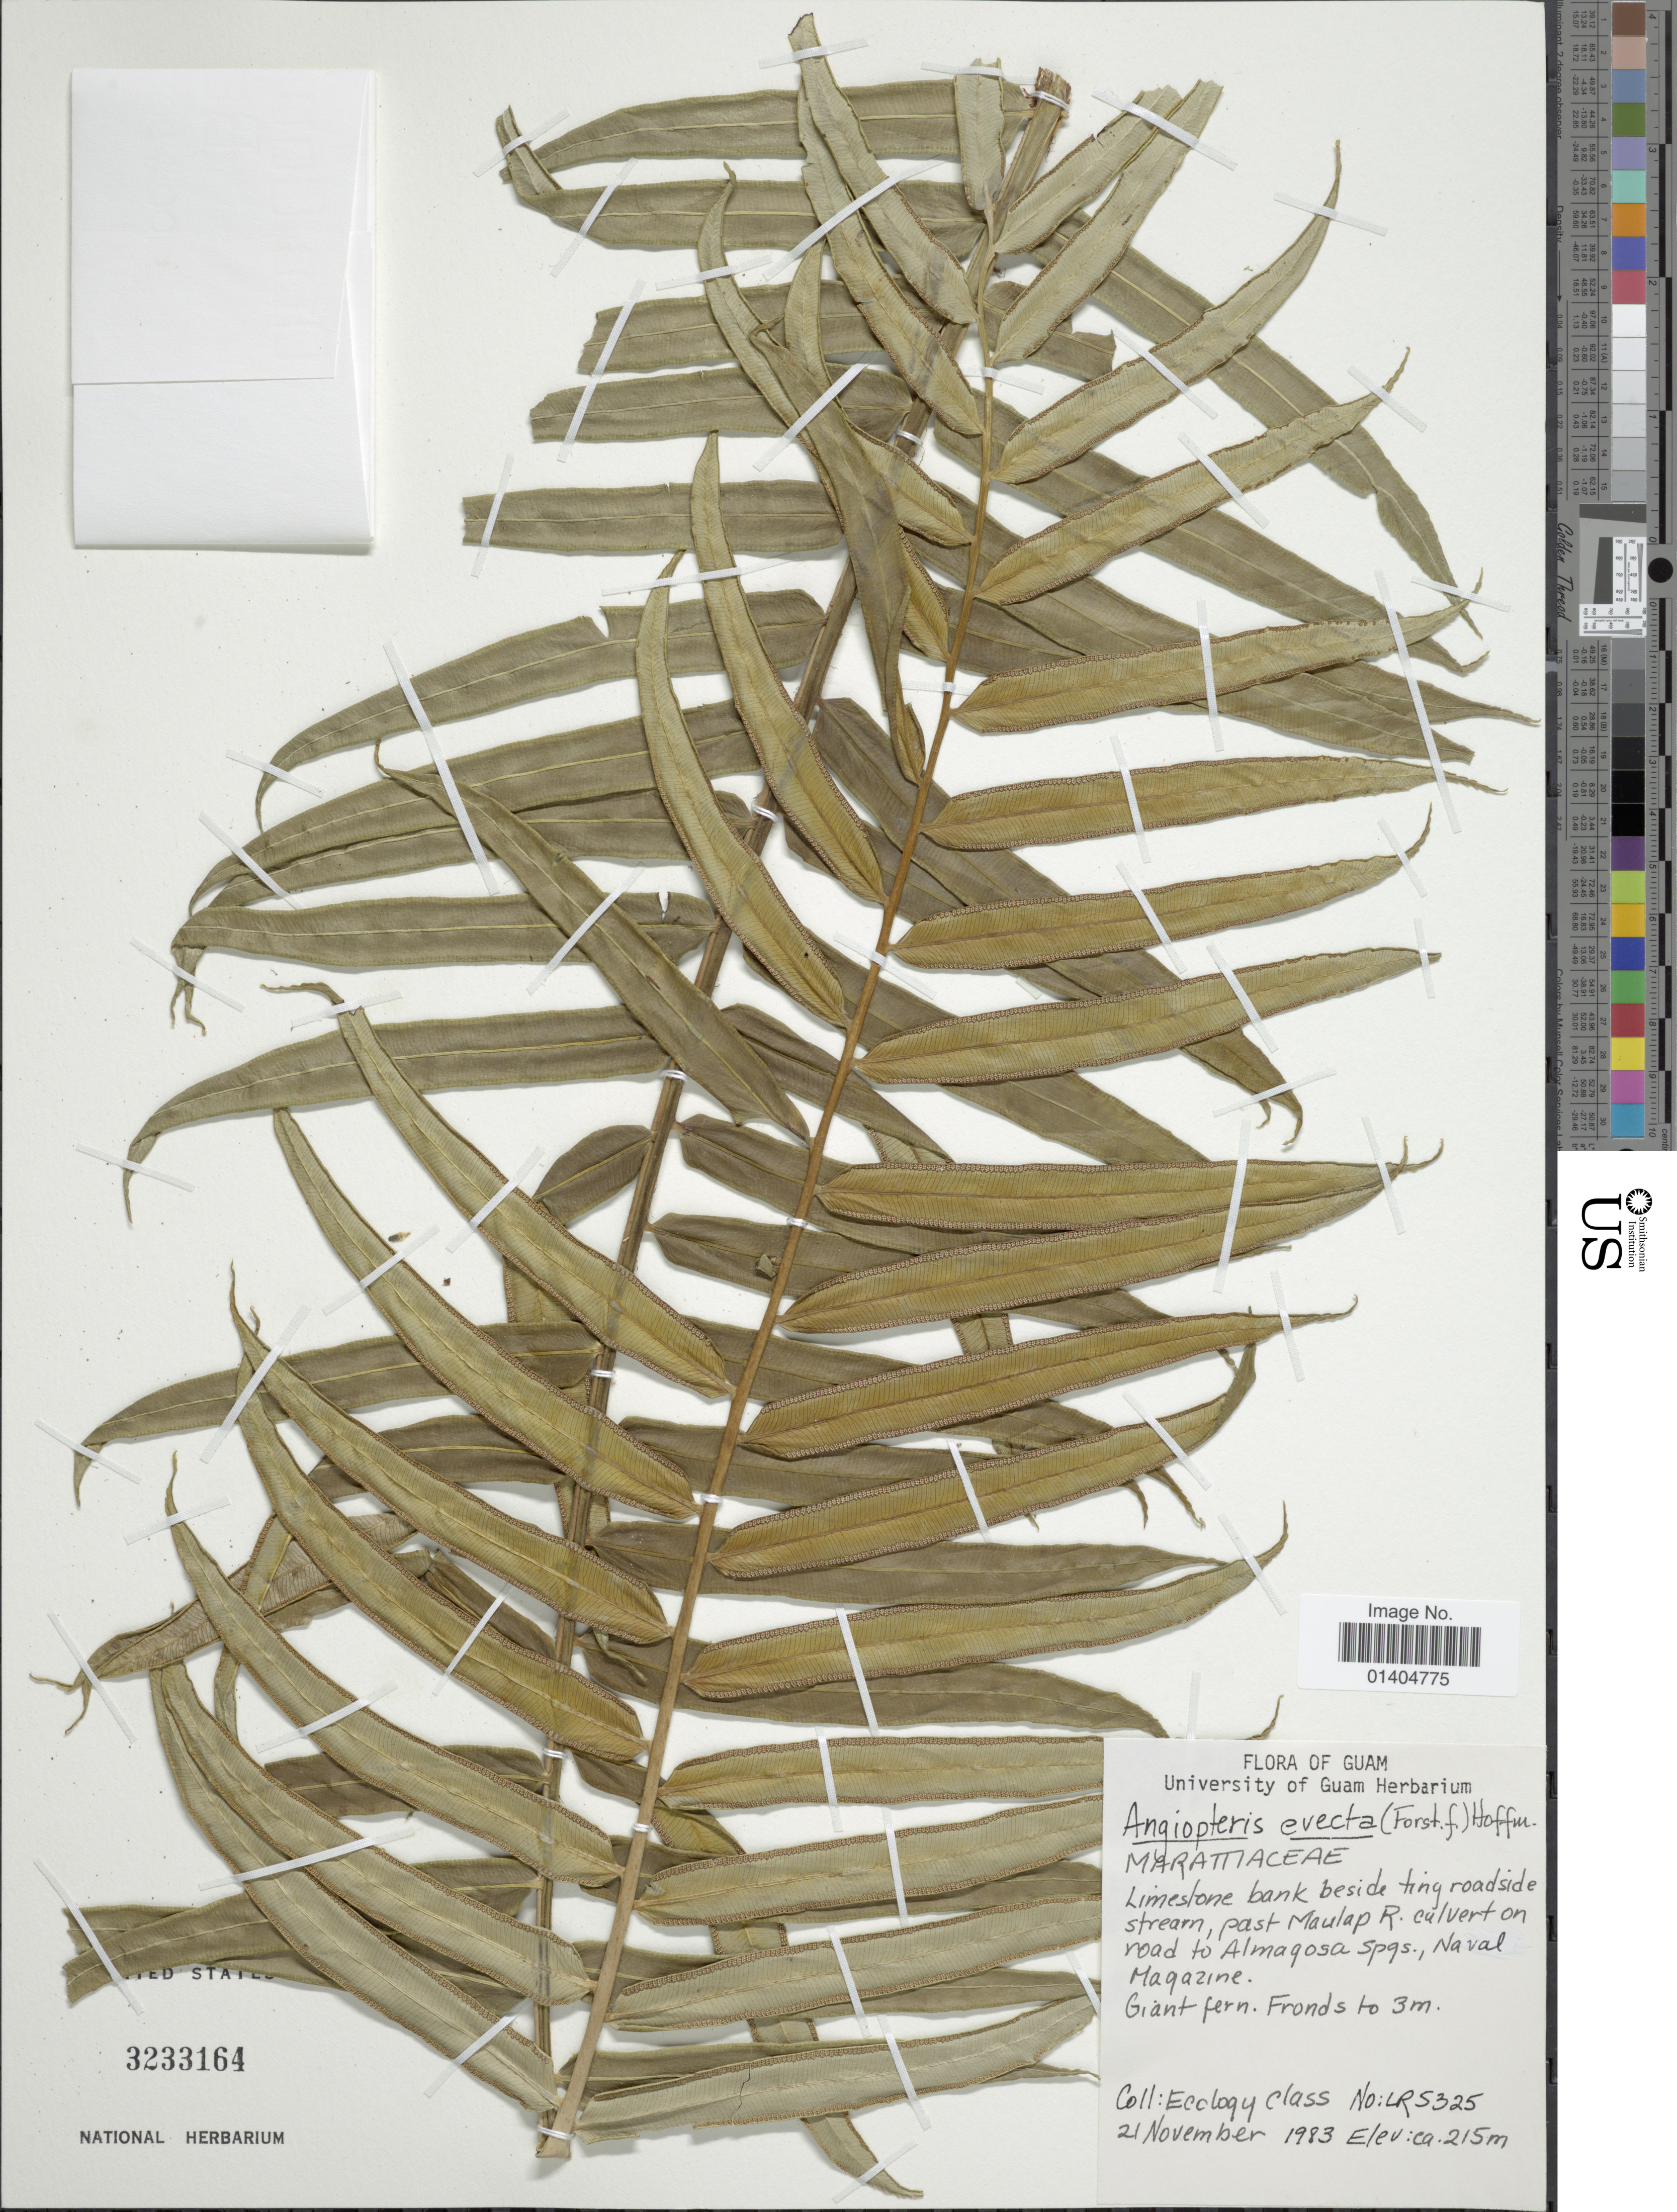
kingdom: Plantae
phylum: Tracheophyta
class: Polypodiopsida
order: Marattiales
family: Marattiaceae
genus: Angiopteris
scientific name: Angiopteris evecta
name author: (G. Forst.) Hoffm.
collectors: Ecology class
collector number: LR5325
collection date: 1983-11-21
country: Guam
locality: Guam Limestone bank beside ting roadside stream, past Maulap R. Culvert on road to Almagosa spga, Naval Magazine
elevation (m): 215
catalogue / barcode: US 3233164